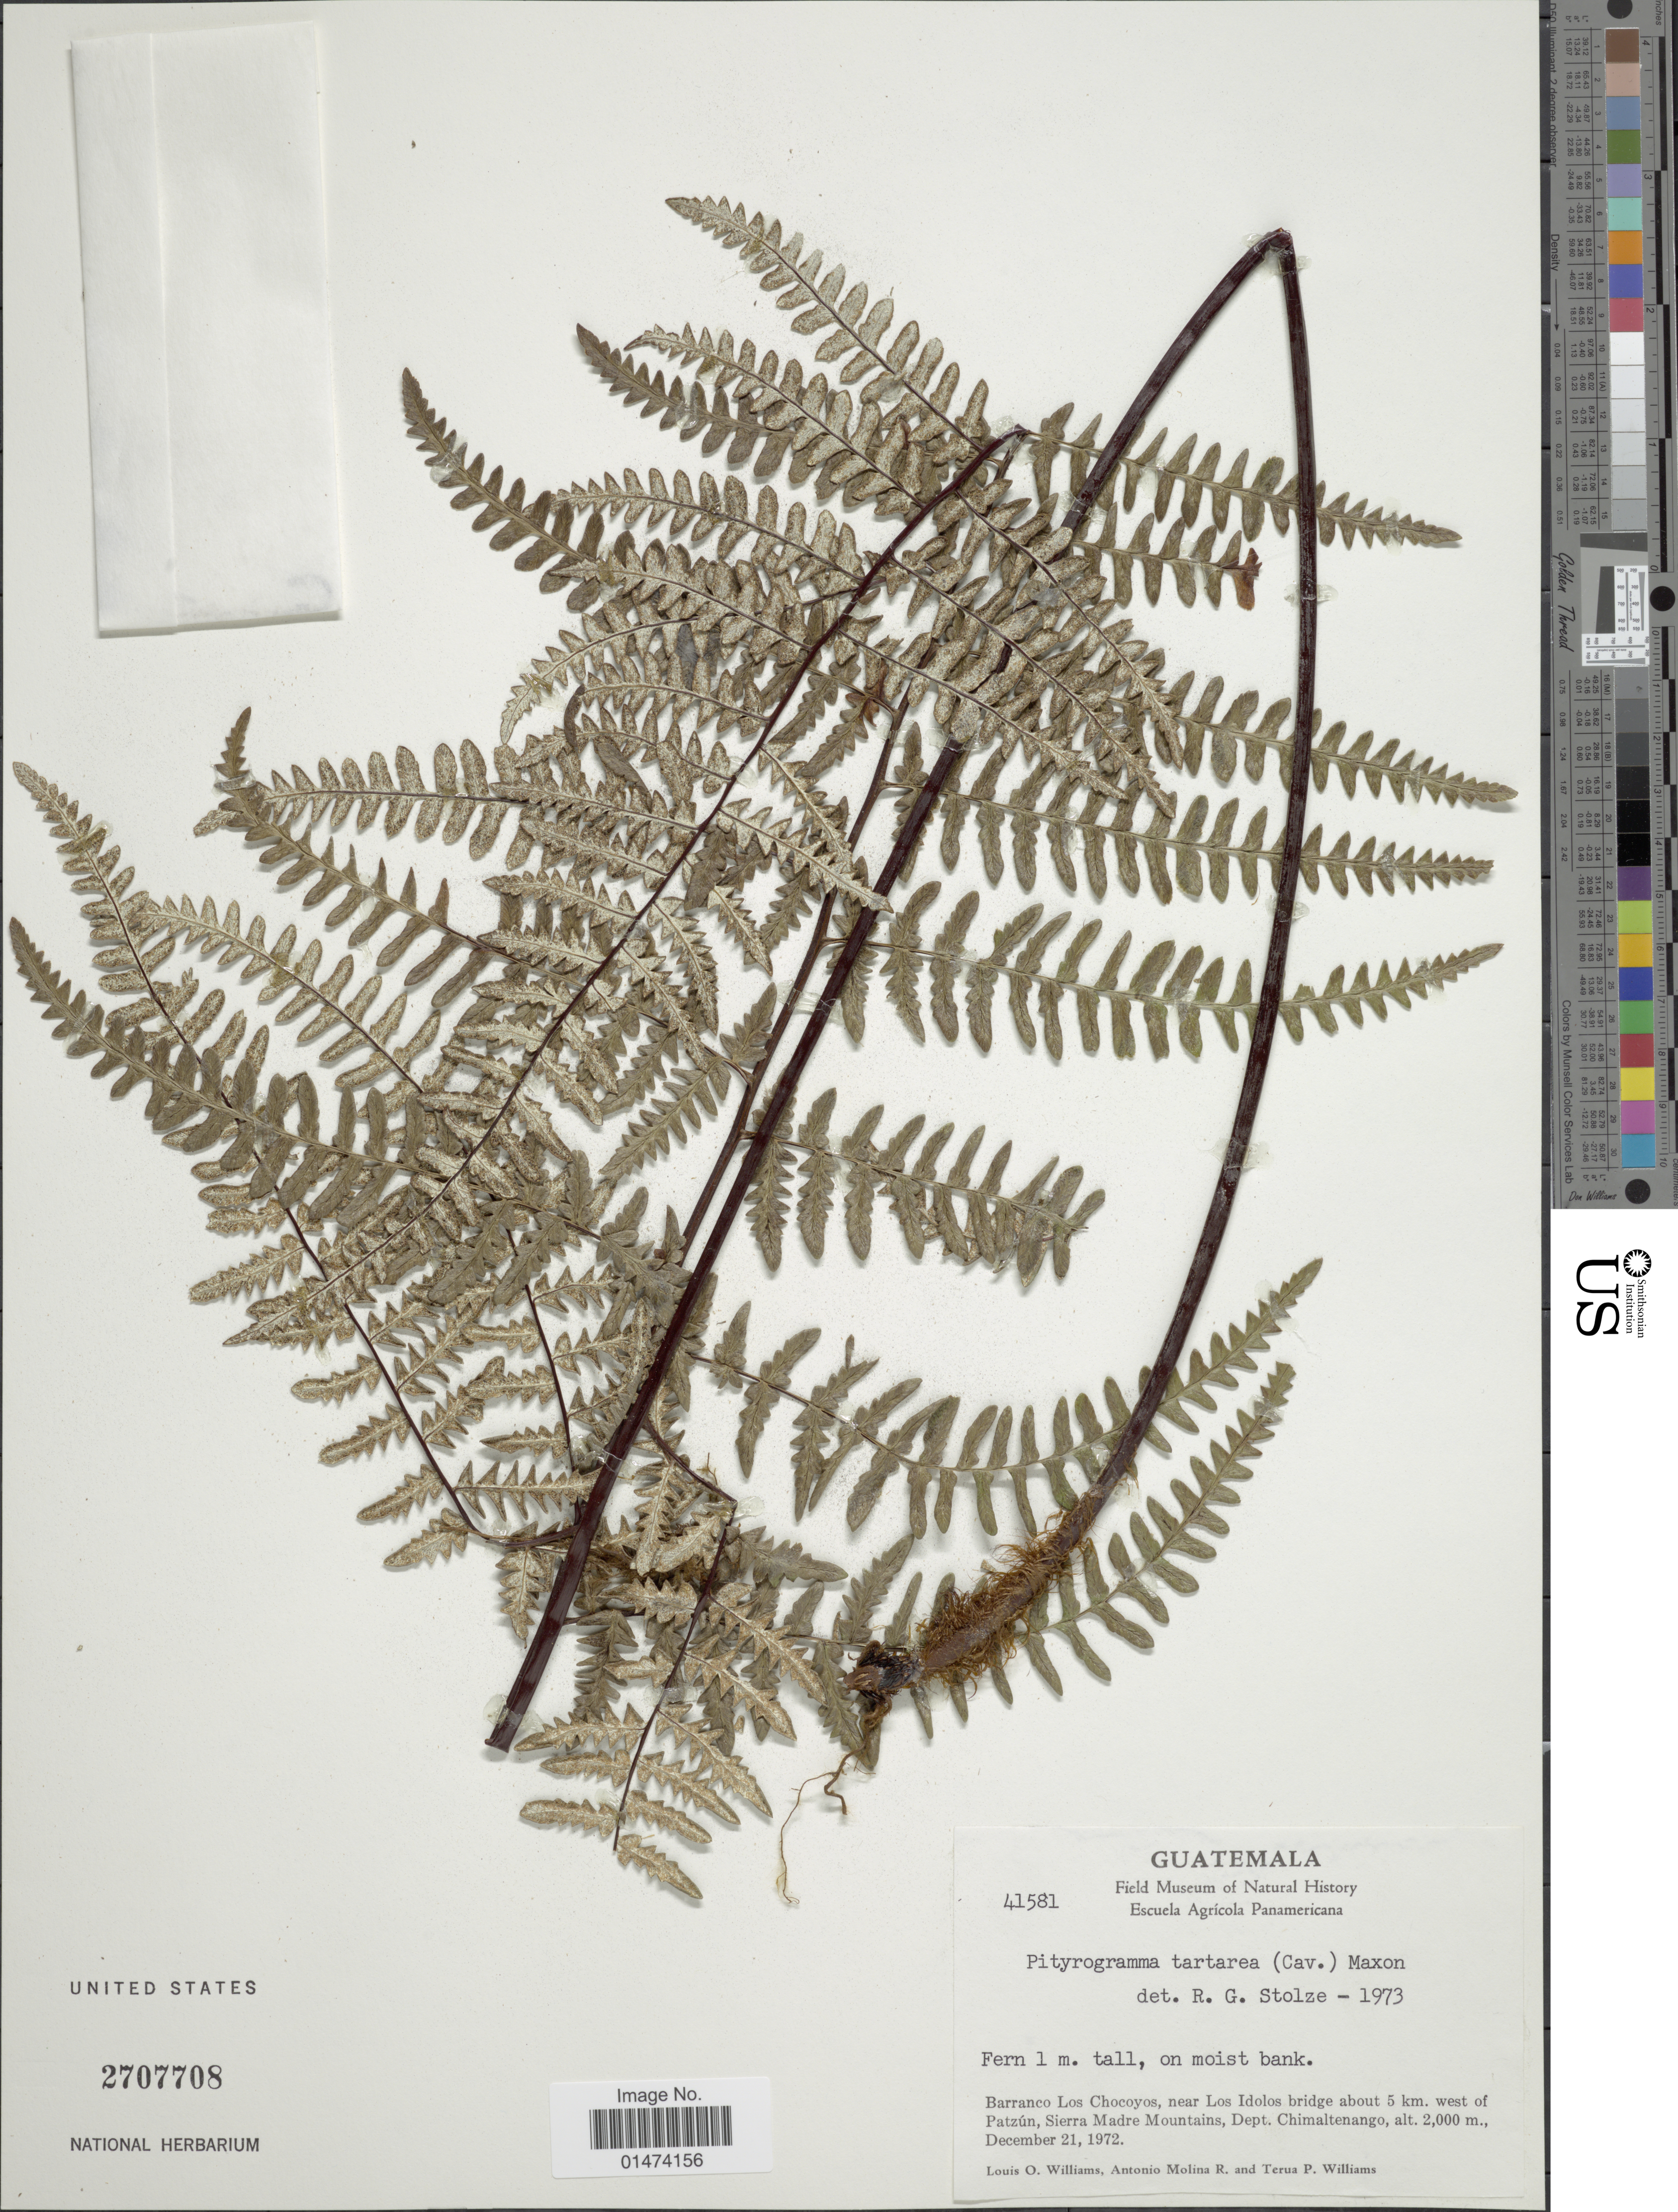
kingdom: Plantae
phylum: Tracheophyta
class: Polypodiopsida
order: Polypodiales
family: Pteridaceae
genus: Pityrogramma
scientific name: Pityrogramma tartarea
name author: (Cav.) Maxon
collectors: L. O. Williams, A. Molina R. & T. P. Williams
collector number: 41581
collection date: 1972-12-21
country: Guatemala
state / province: Chimaltenango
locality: Barranco Los Chocoyos, near Idolos bridge about 5 km. west of Patzun, Sierra Madre Mountains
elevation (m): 2000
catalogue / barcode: US 2707708